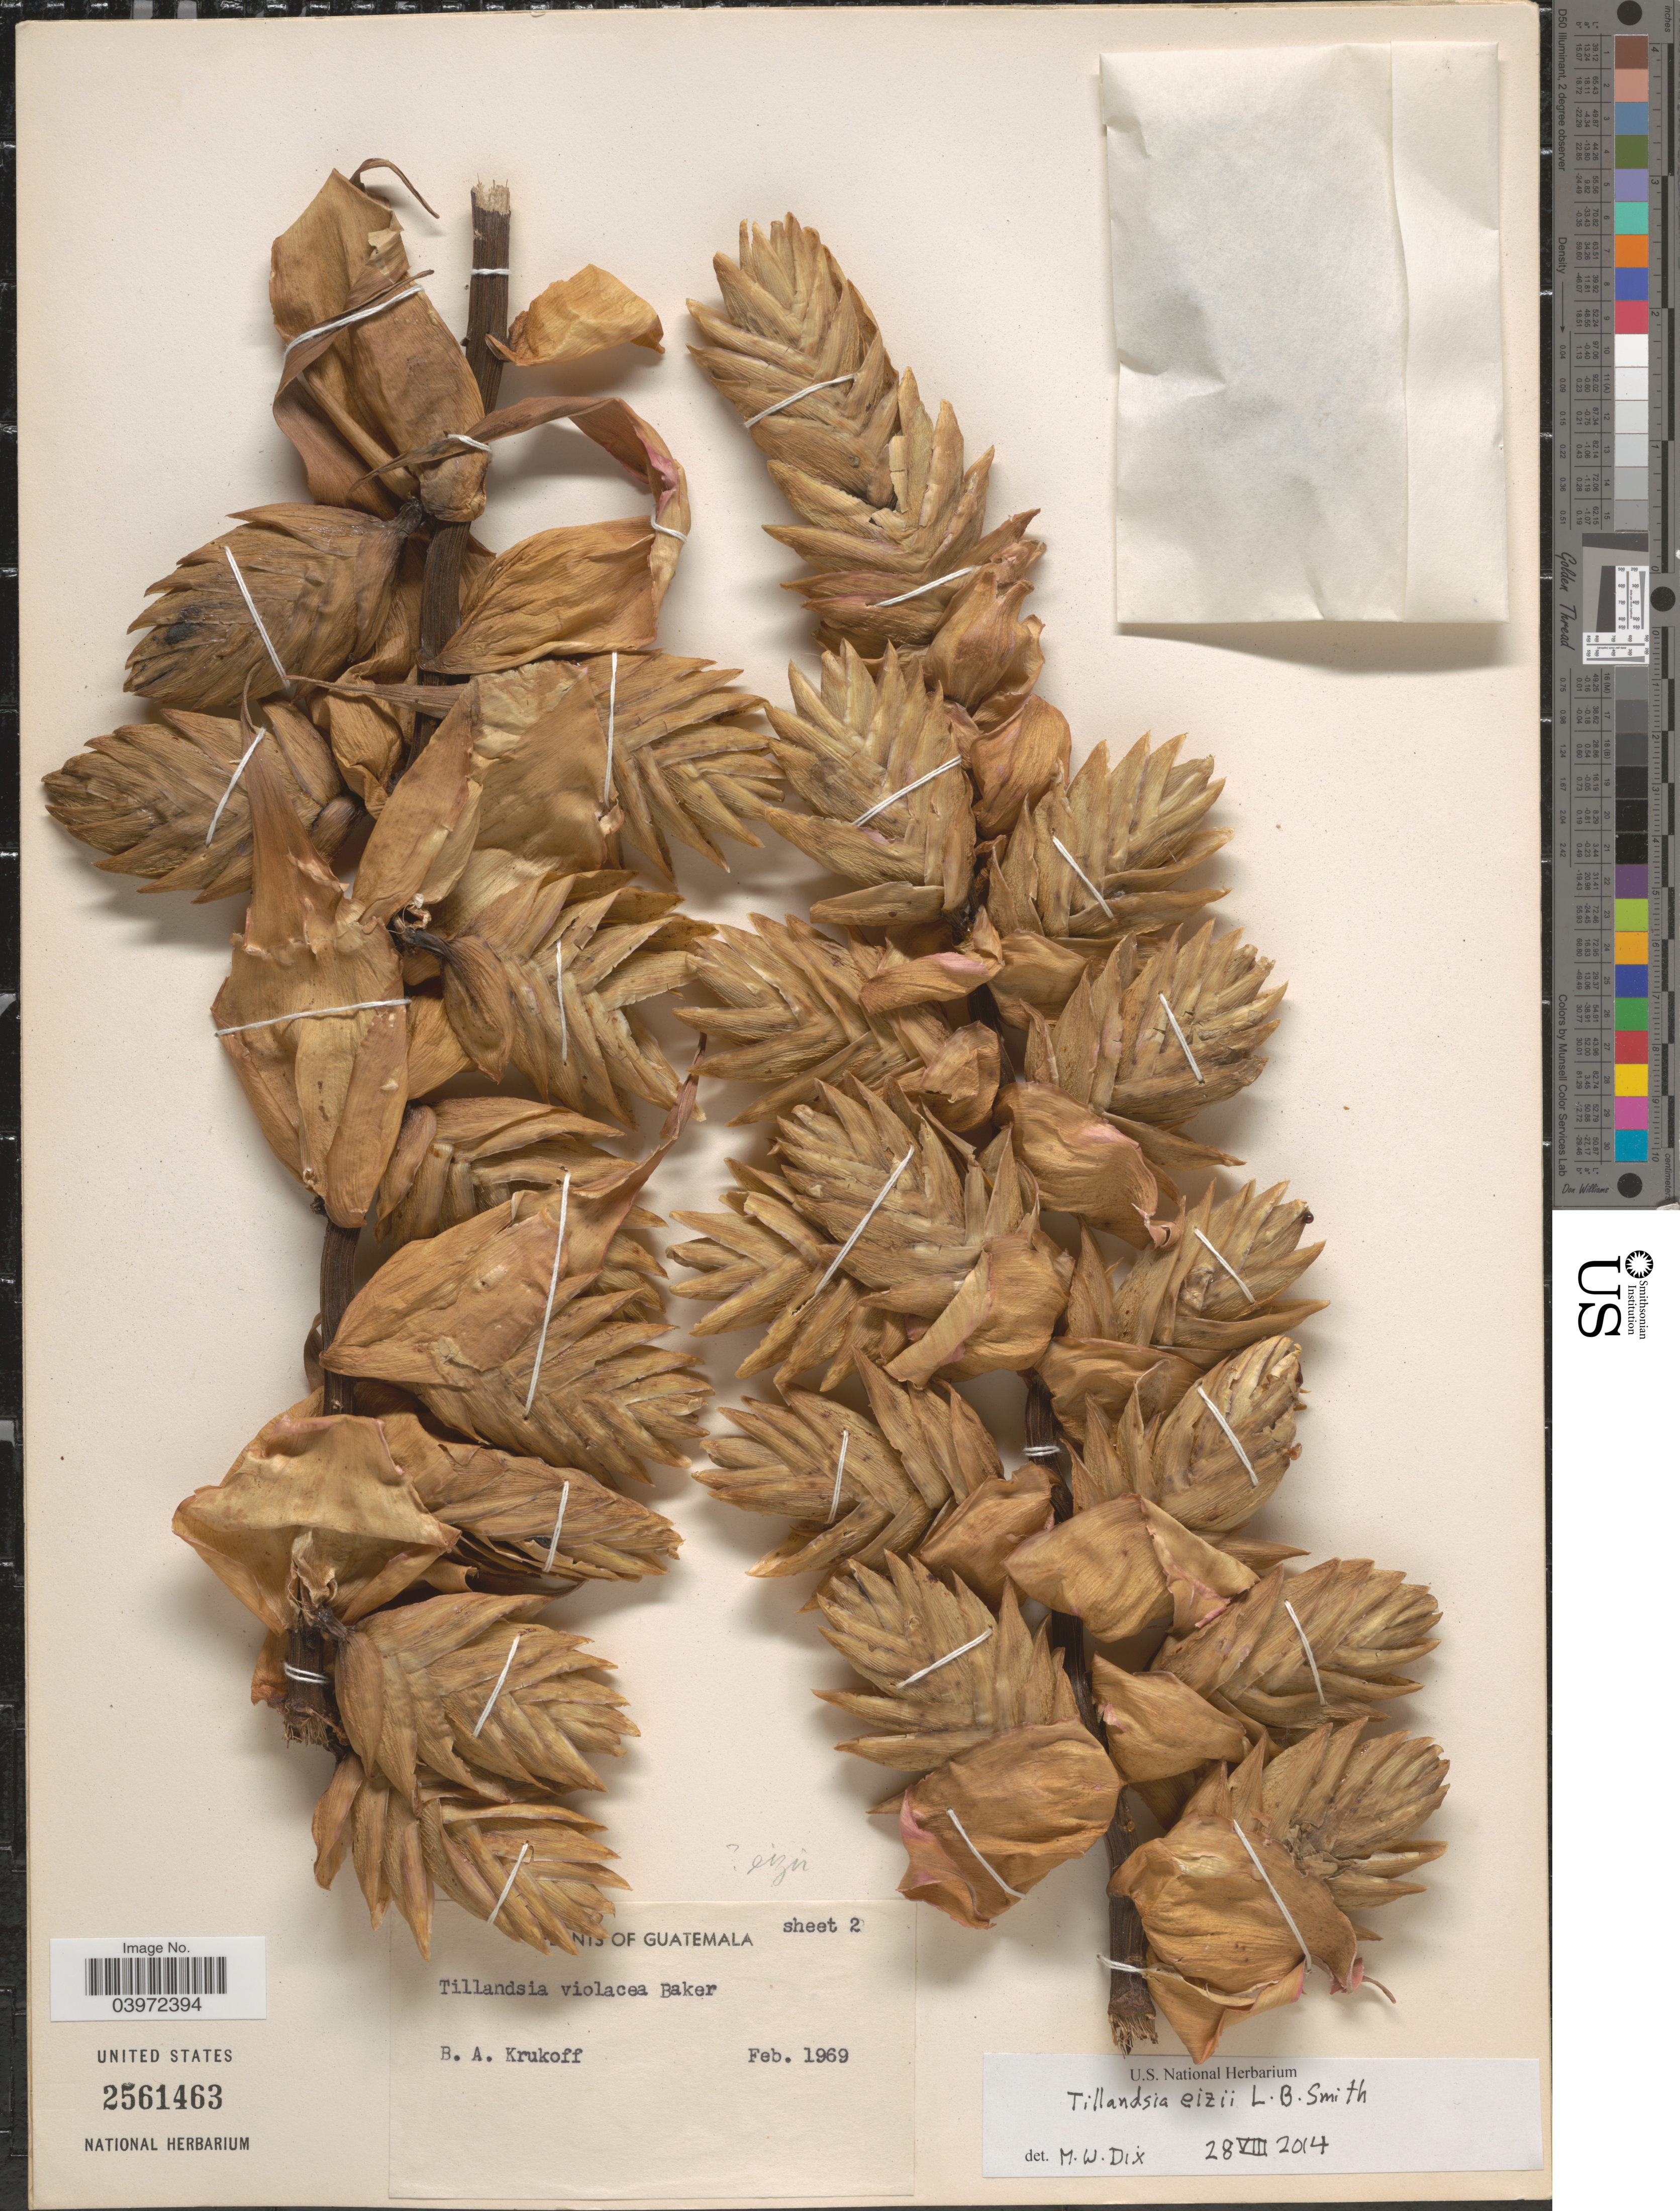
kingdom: Plantae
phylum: Tracheophyta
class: Liliopsida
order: Poales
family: Bromeliaceae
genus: Tillandsia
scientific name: Tillandsia violacea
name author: Klotzsch ex Beer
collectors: B. A. Krukoff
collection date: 1969-02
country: Guatemala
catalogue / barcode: US 2561463